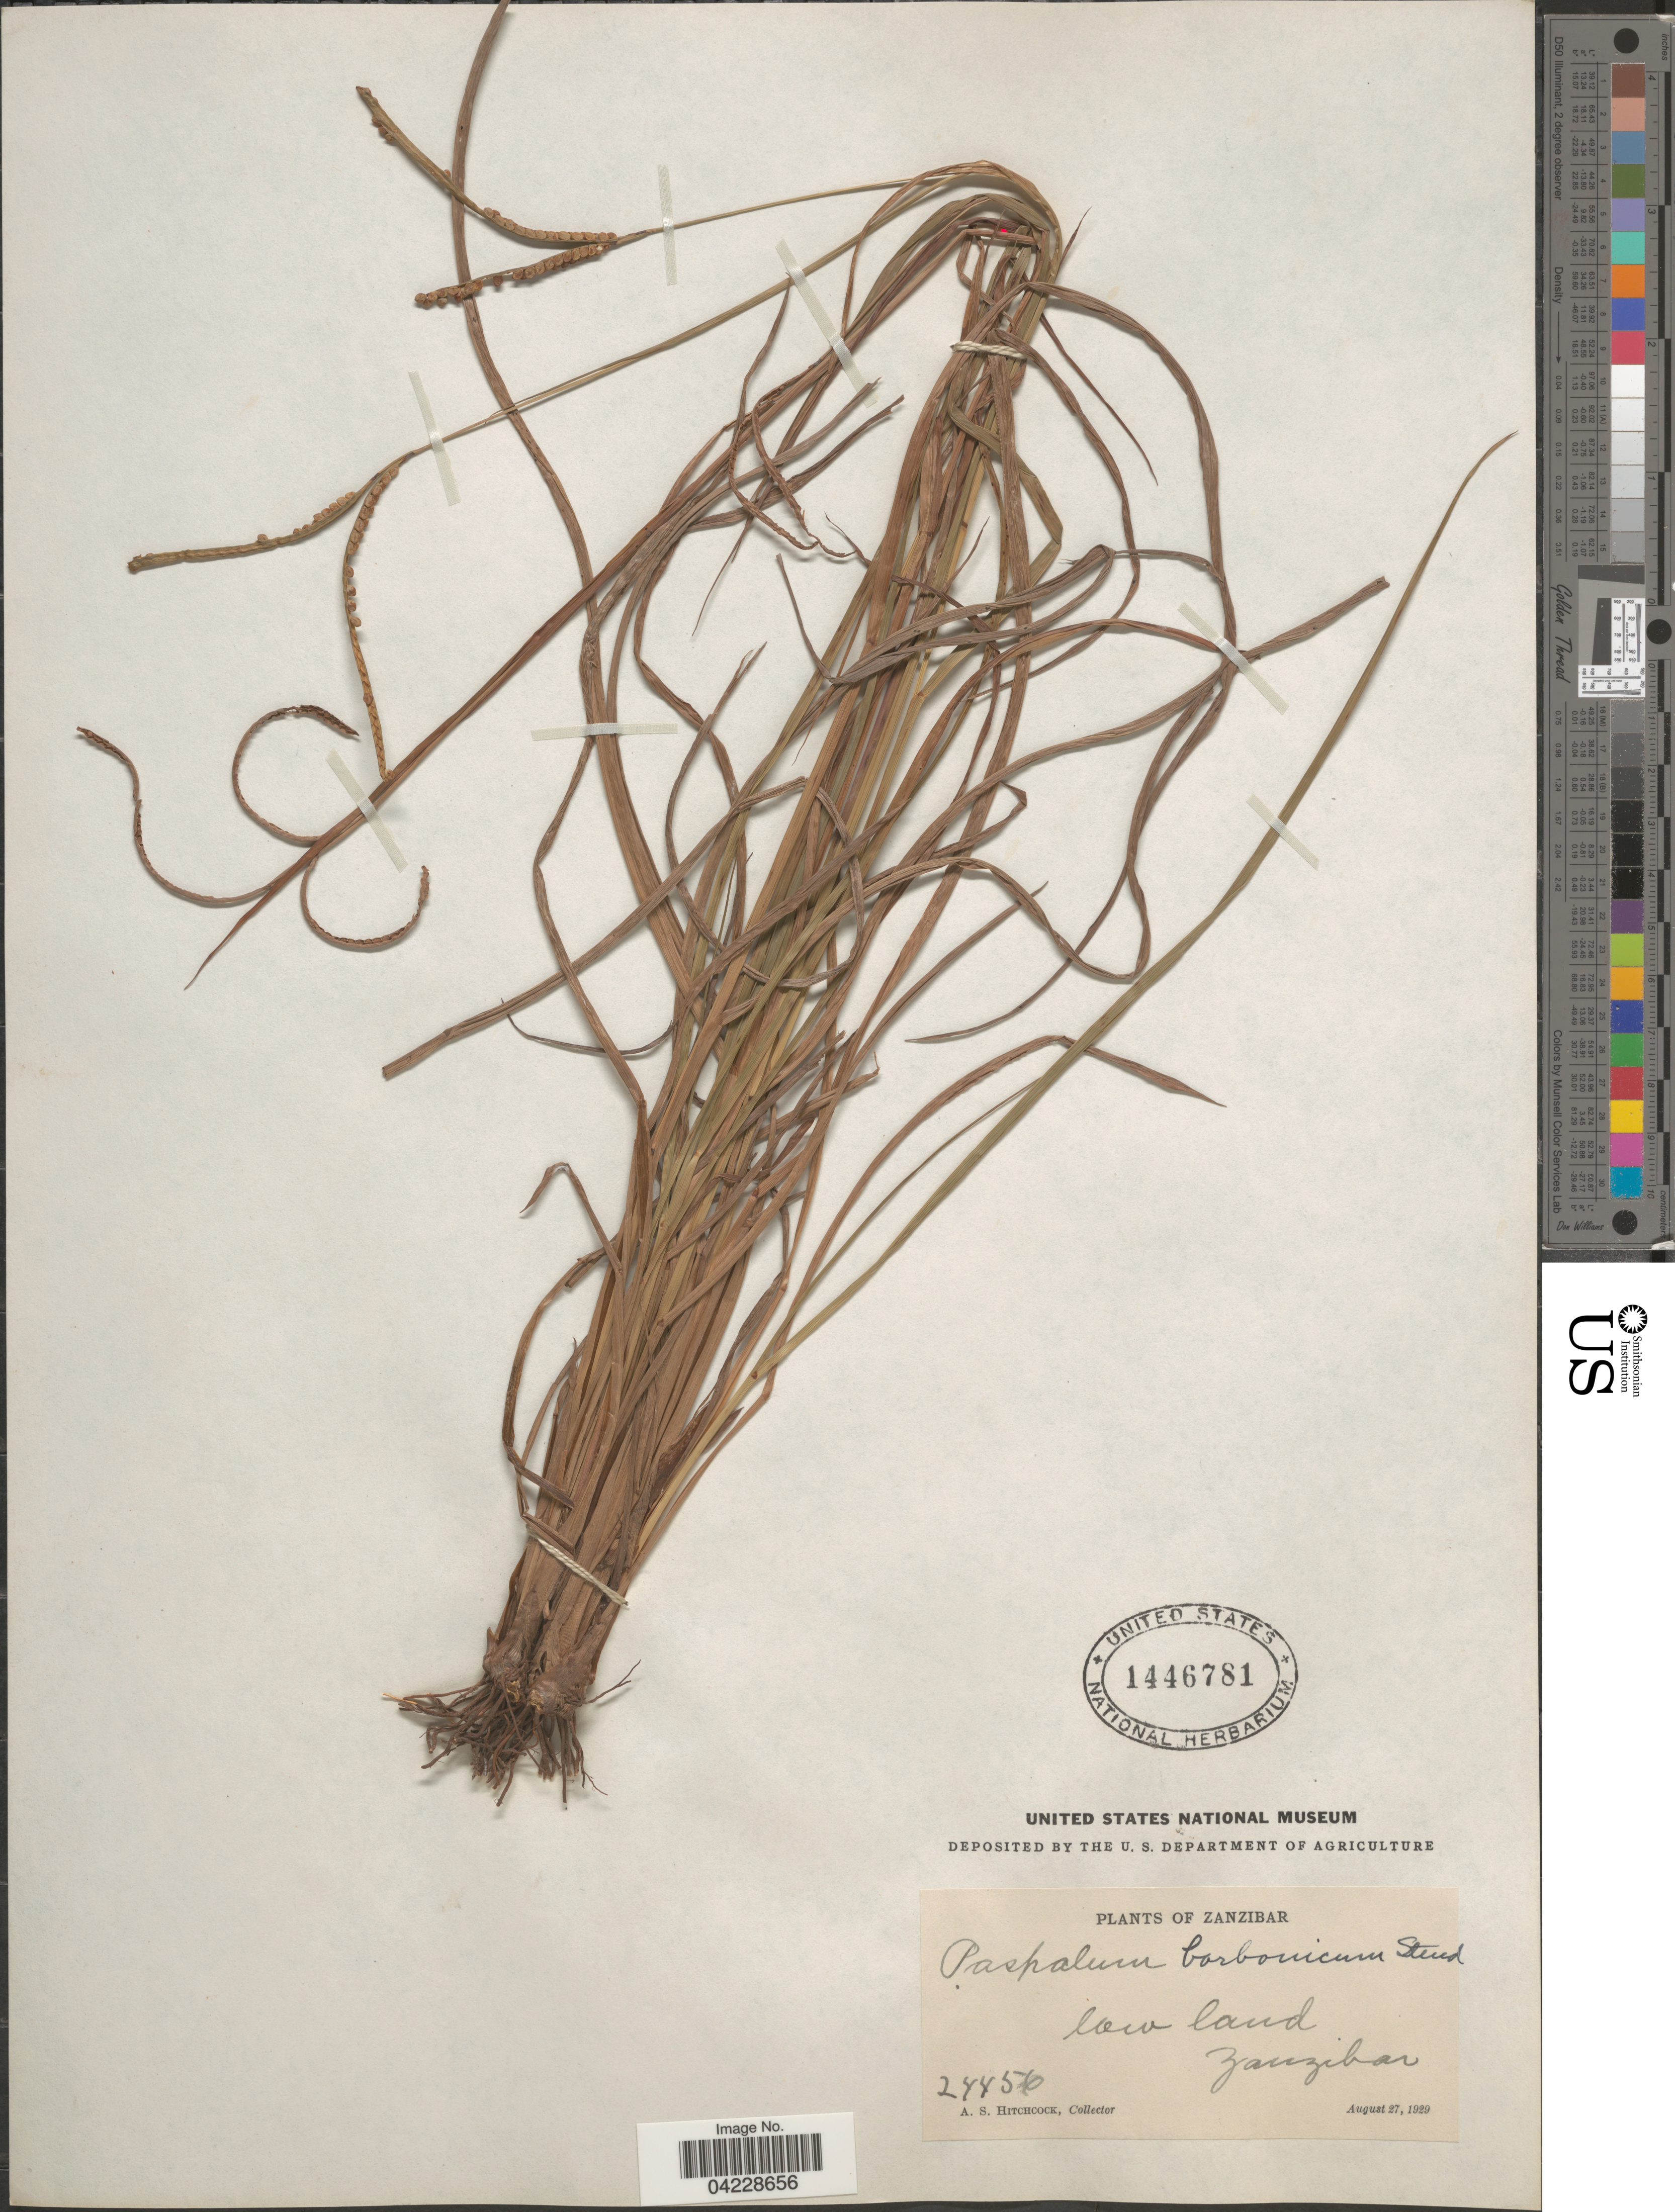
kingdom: Plantae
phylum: Tracheophyta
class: Liliopsida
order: Poales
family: Poaceae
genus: Paspalum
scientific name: Paspalum scrobiculatum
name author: L.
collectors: A. S. Hitchcock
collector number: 24456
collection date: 1929-08-27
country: Tanzania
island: Zanzibar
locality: Low land Zanzibar.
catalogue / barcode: US 1446781